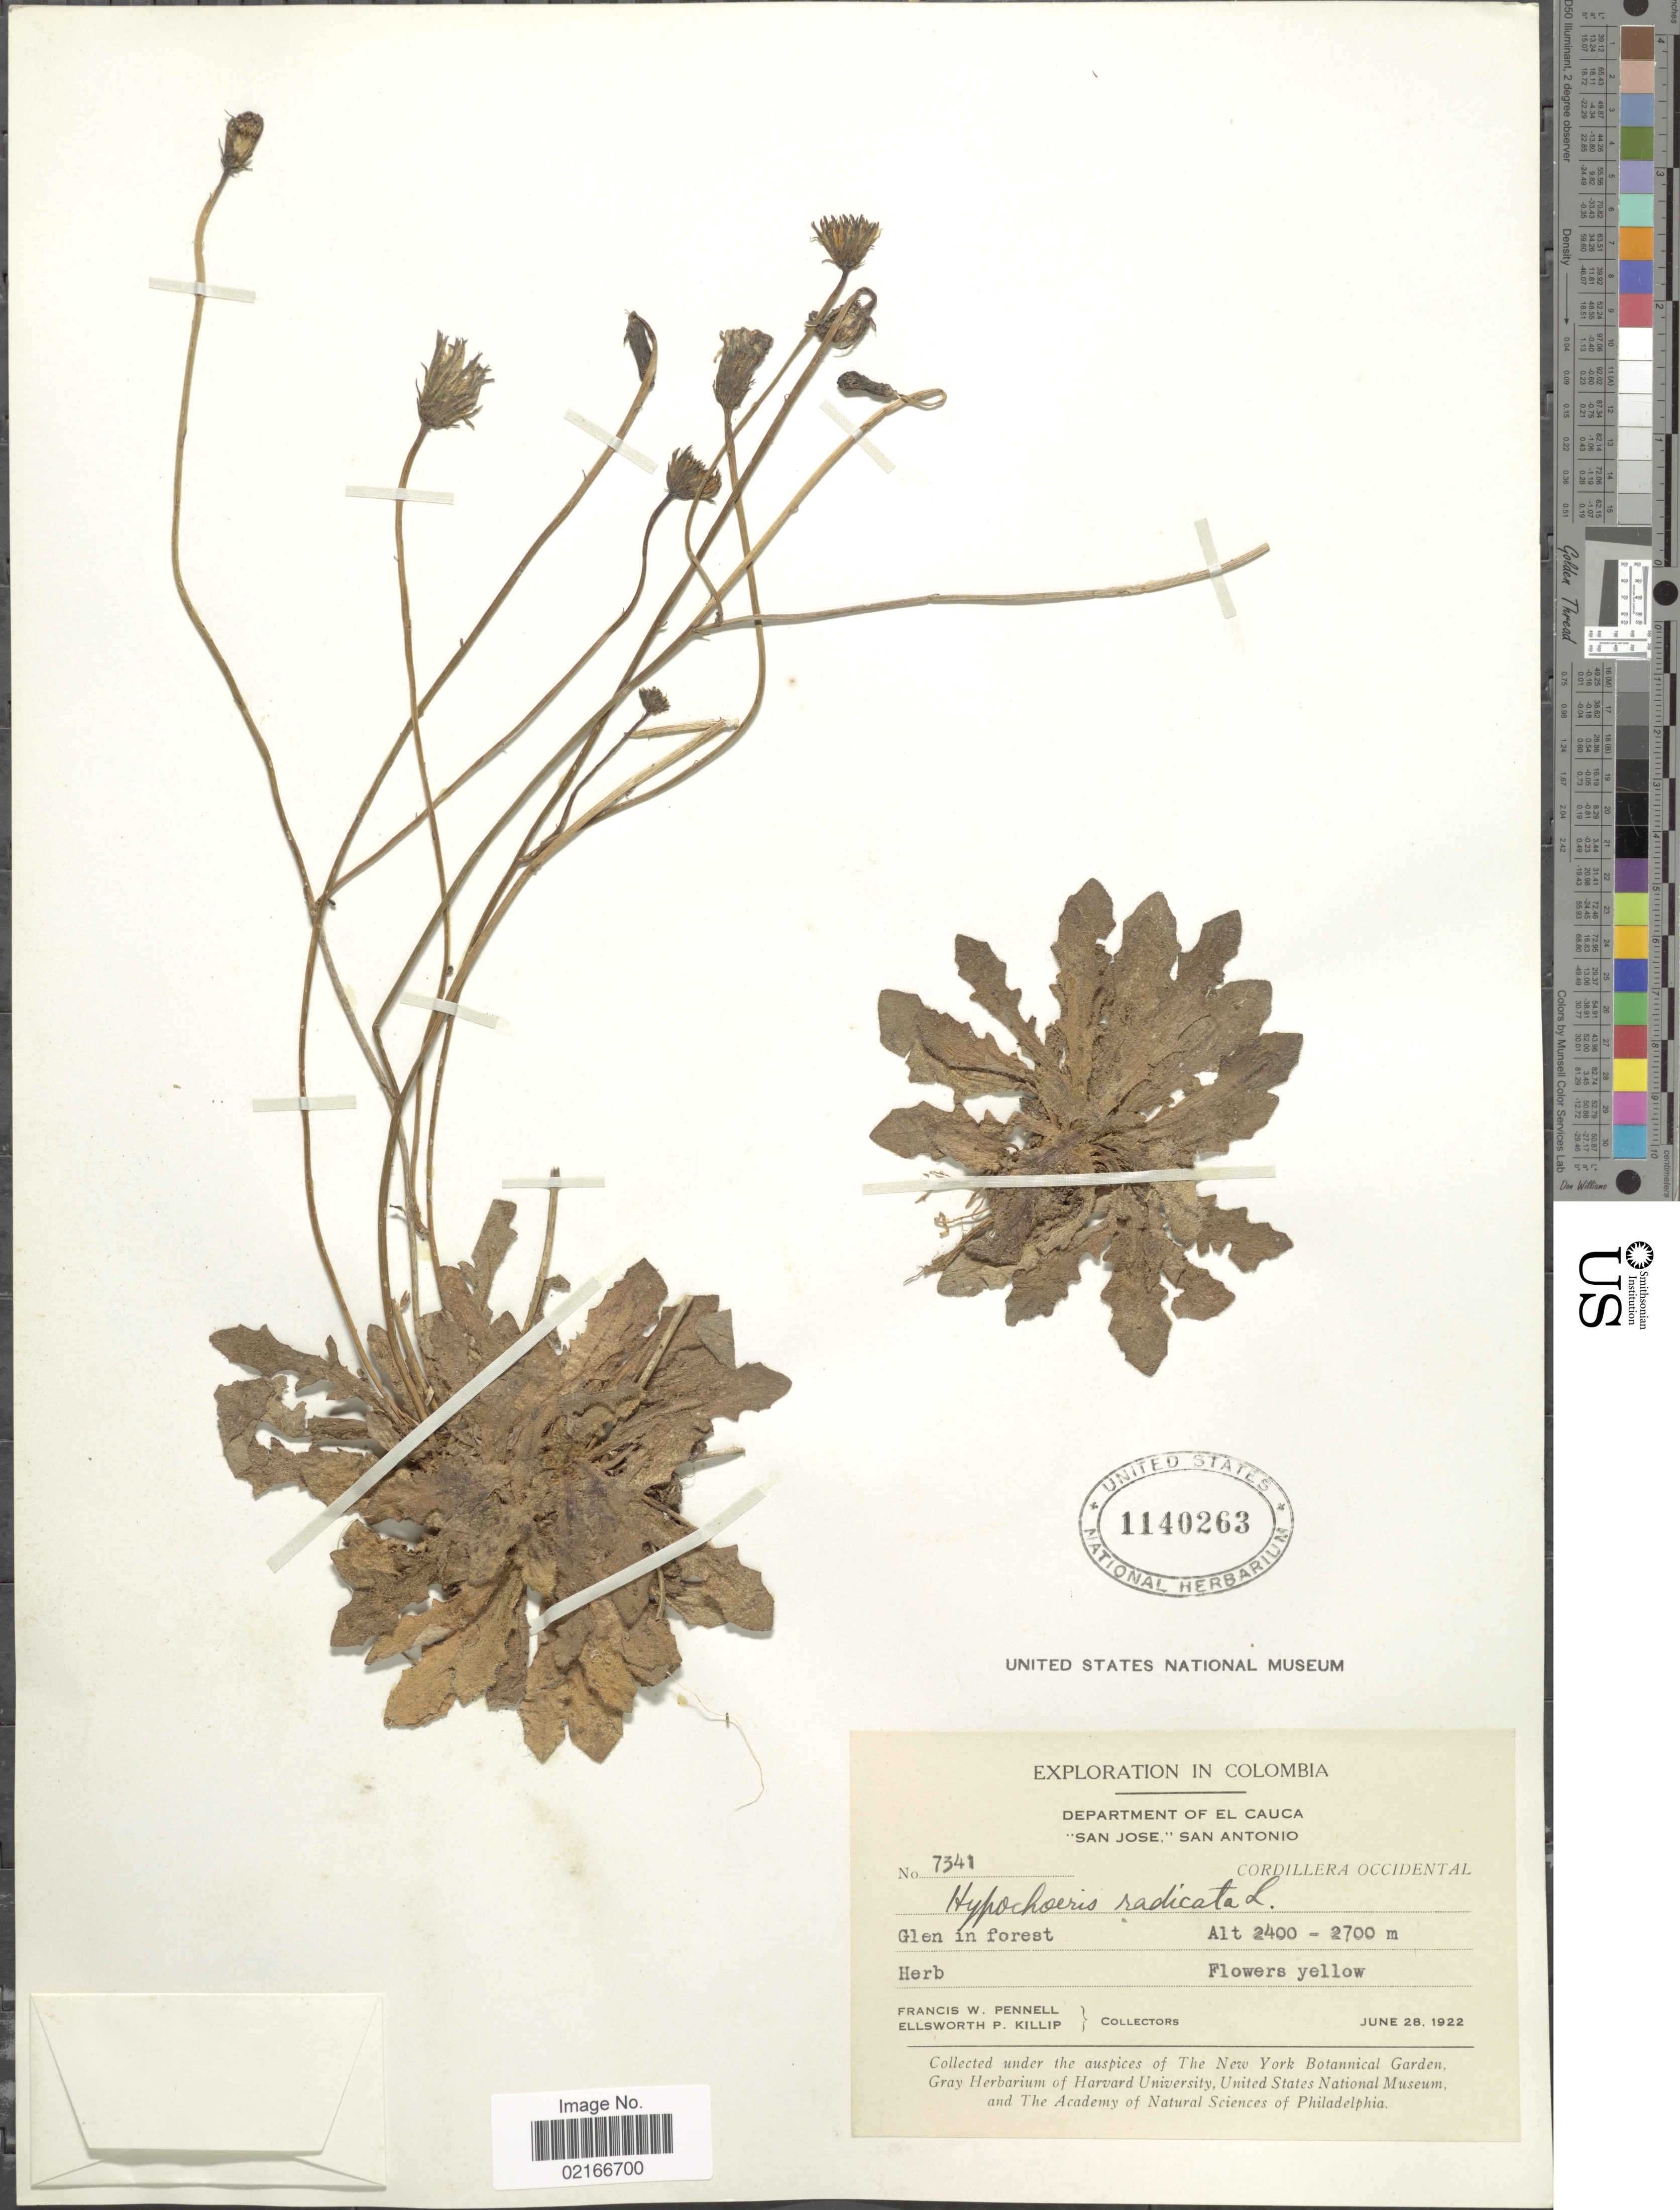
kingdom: Plantae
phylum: Tracheophyta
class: Magnoliopsida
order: Asterales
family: Asteraceae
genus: Hypochaeris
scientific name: Hypochaeris radicata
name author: L.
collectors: F. W. Pennell & E. P. Killip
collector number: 7341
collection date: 1922-06-28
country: Colombia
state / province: Cauca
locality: San Jose,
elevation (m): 2400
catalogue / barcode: US 1140263